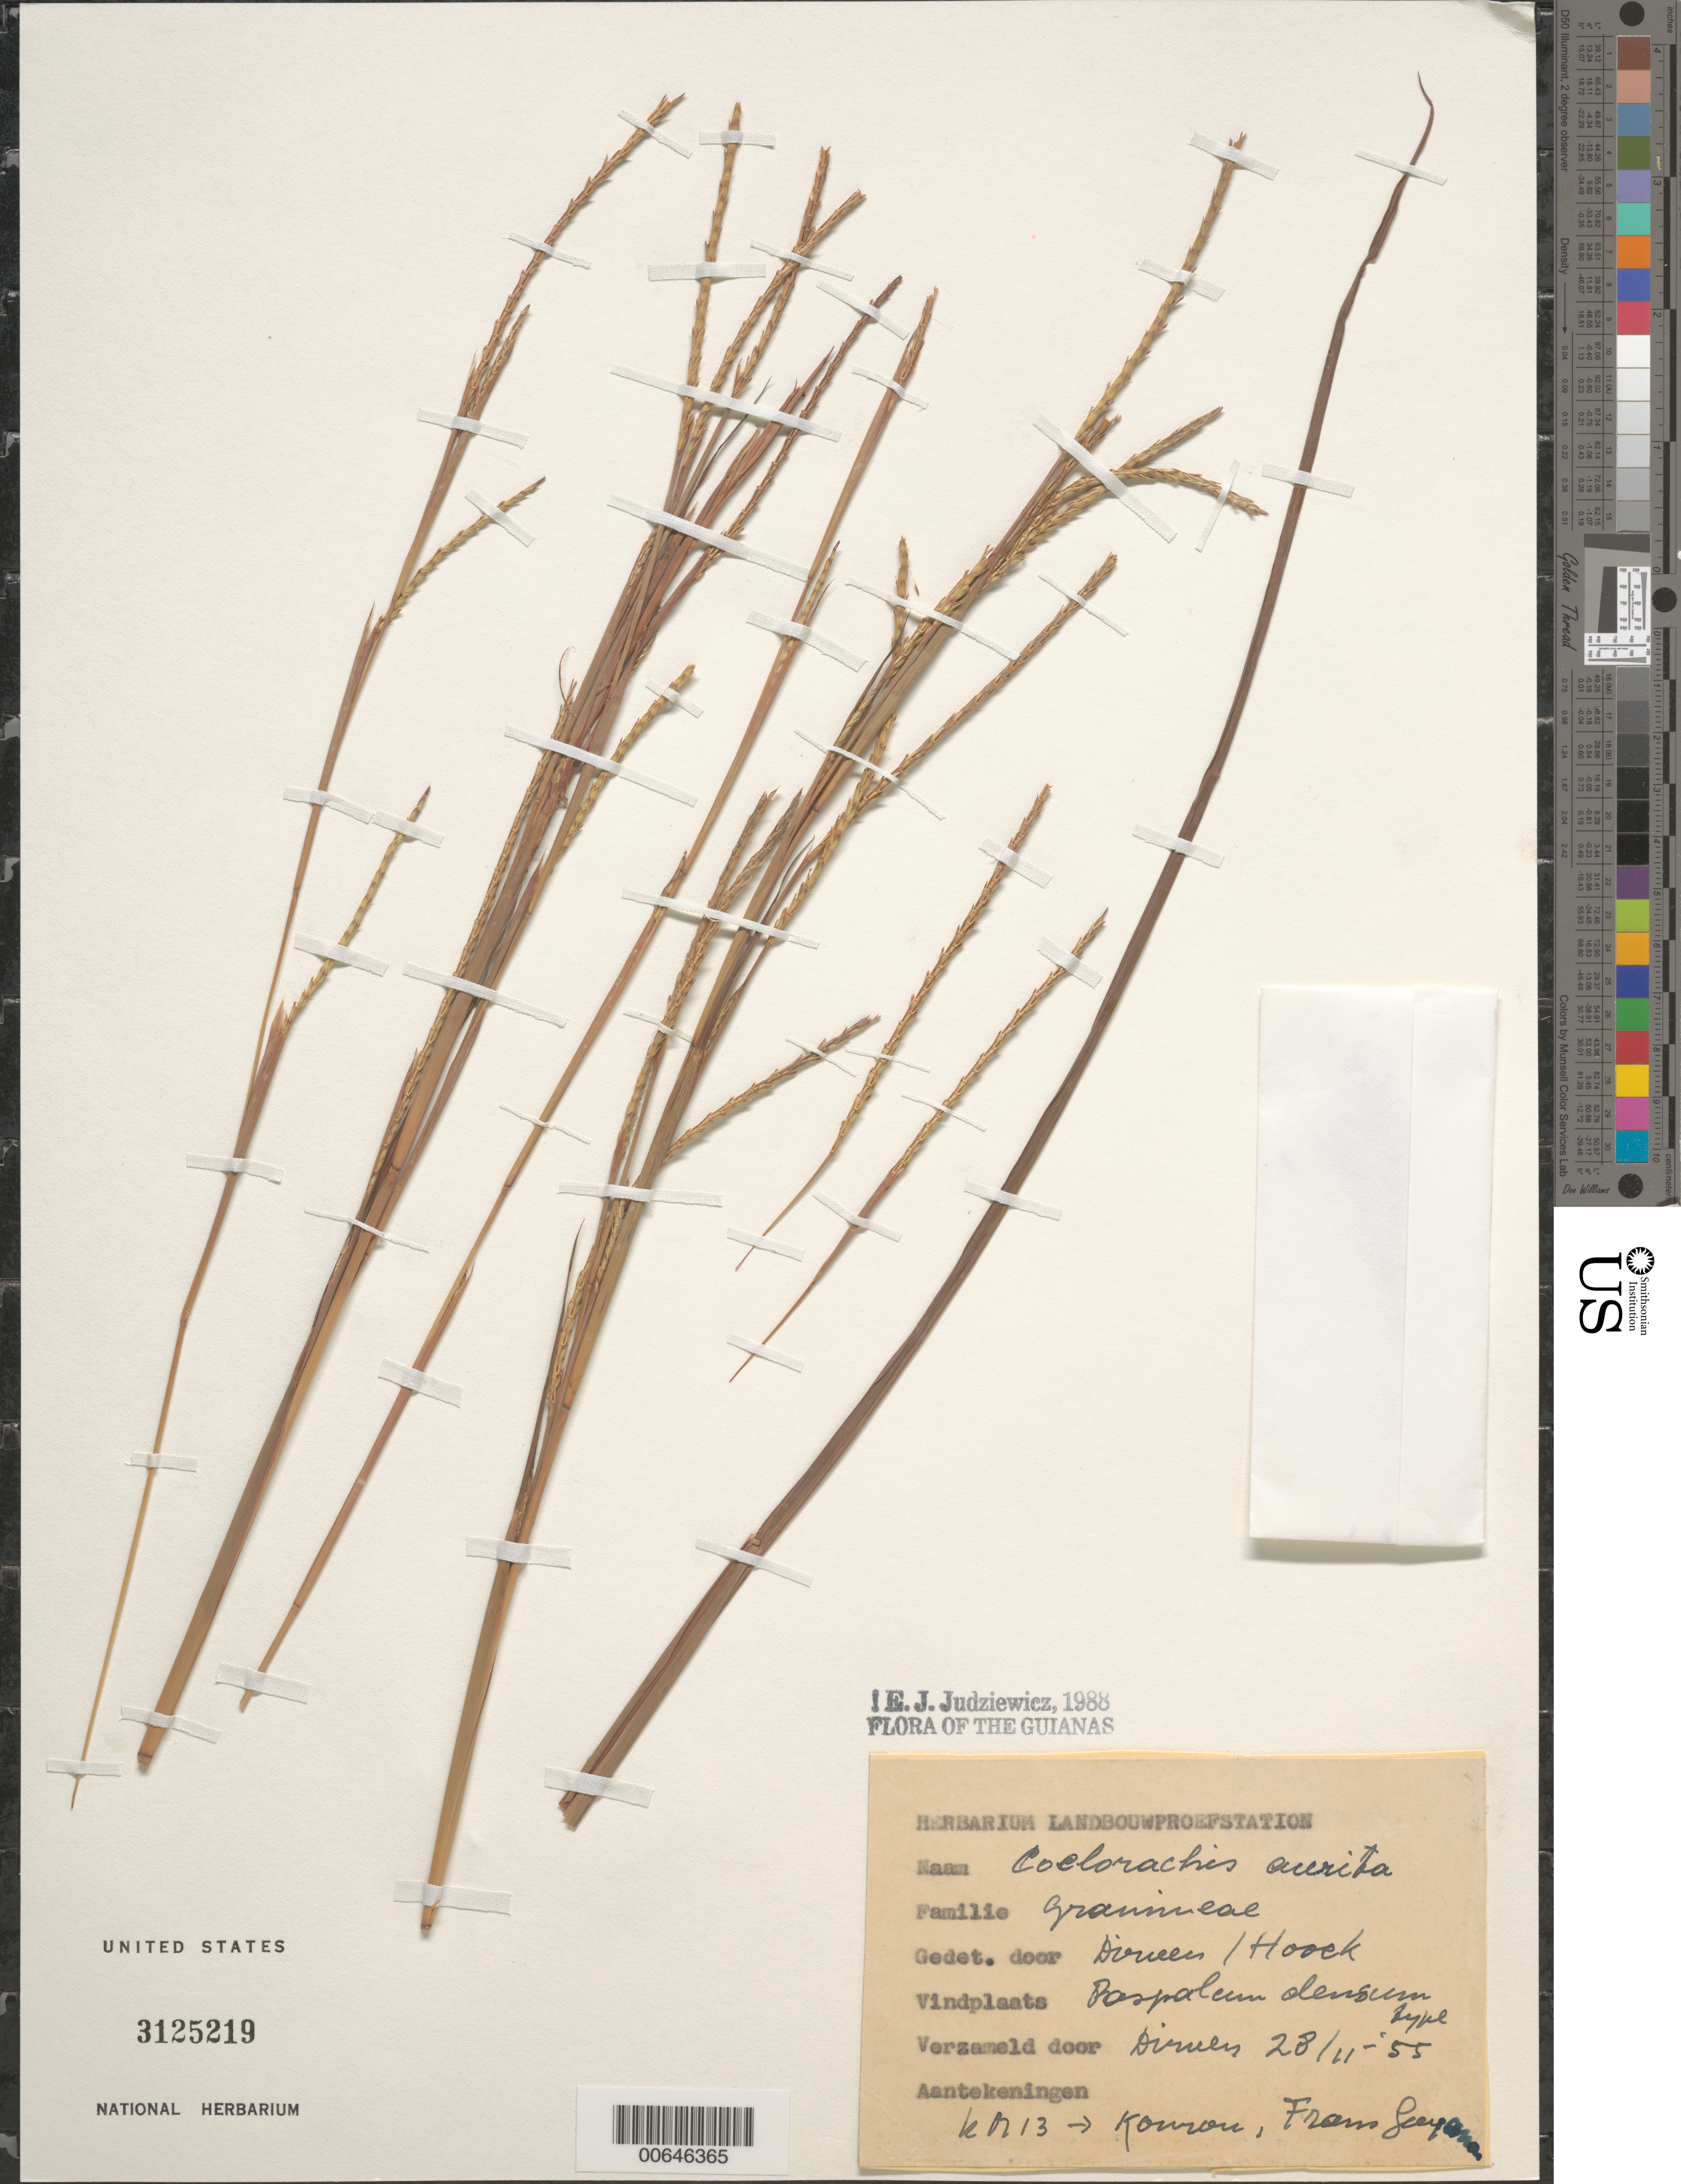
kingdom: Plantae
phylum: Tracheophyta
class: Liliopsida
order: Poales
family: Poaceae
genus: Mnesithea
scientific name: Mnesithea aurita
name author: (Steud.) de Koning & Sosef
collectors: J. Hoock & -. Dirver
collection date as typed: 28-Nov-55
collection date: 1955-11-28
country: French Guiana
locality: Kourou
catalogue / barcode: US 3125219